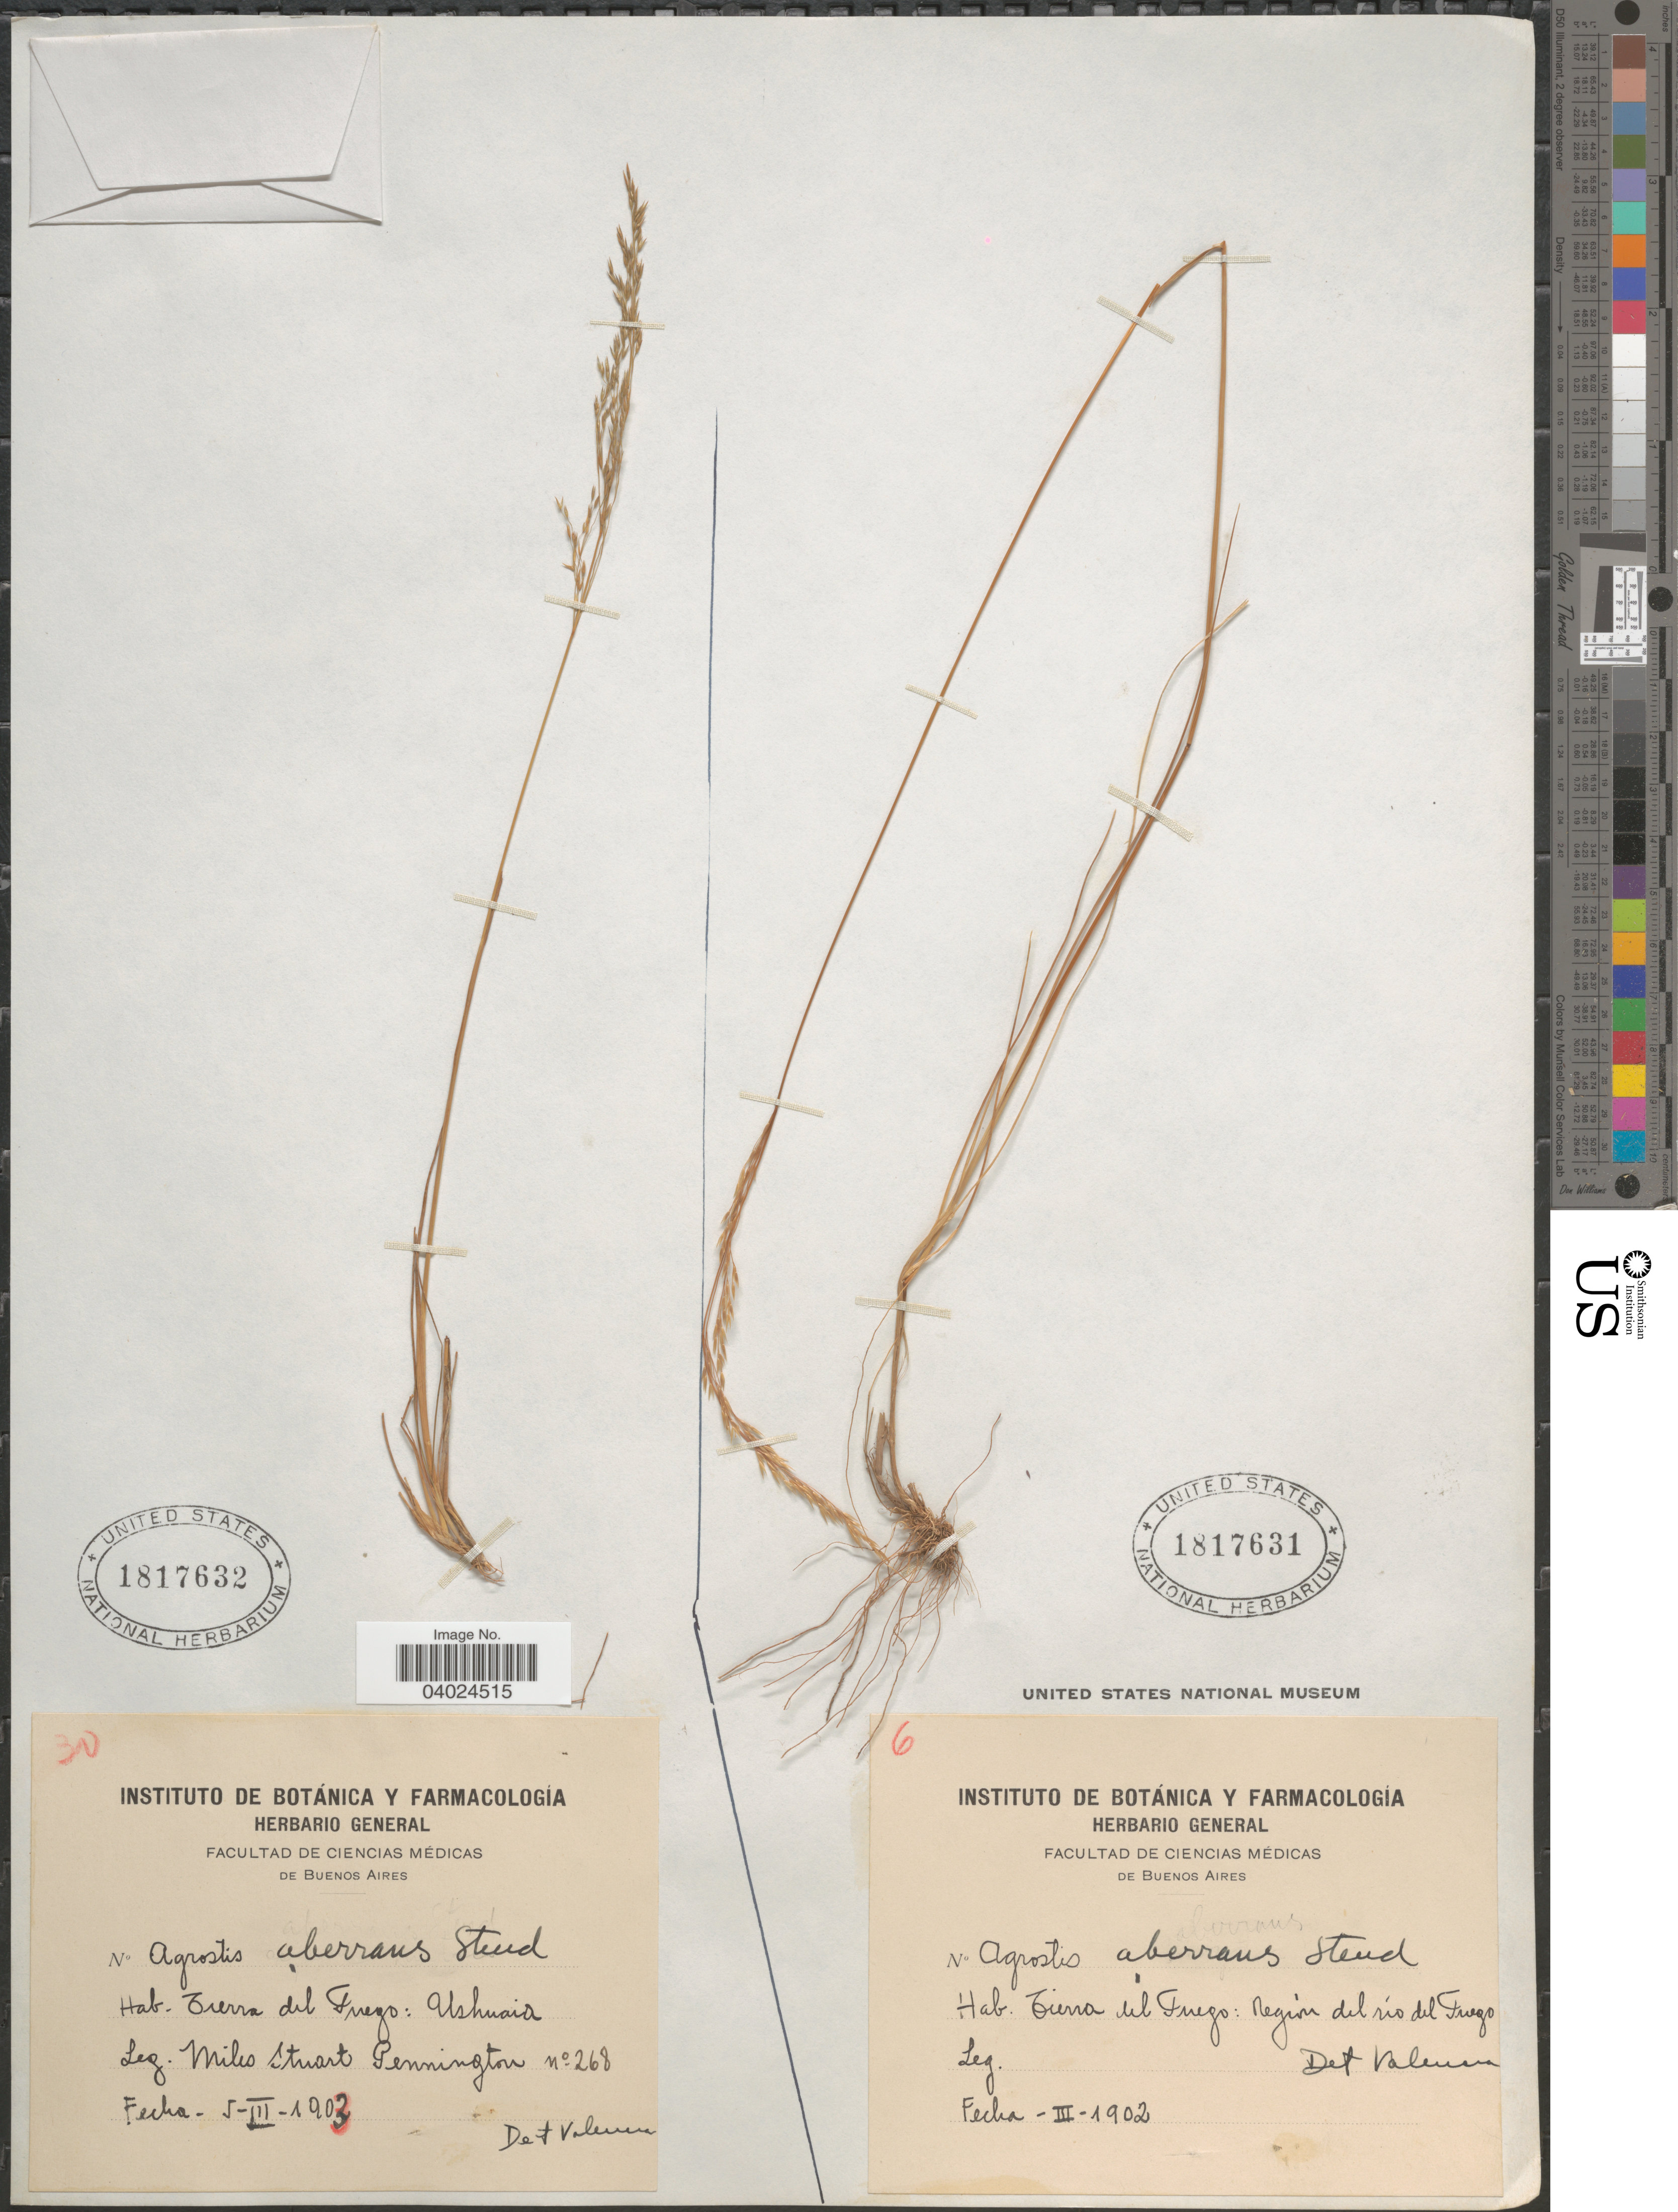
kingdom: Plantae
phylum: Tracheophyta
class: Liliopsida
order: Poales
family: Poaceae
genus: Agrostis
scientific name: Agrostis perennans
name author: (Walter) Tuck.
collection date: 1902-03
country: Argentina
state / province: Tierra del Fuego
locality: Región del rio del Fuego.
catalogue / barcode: US 1817631-2